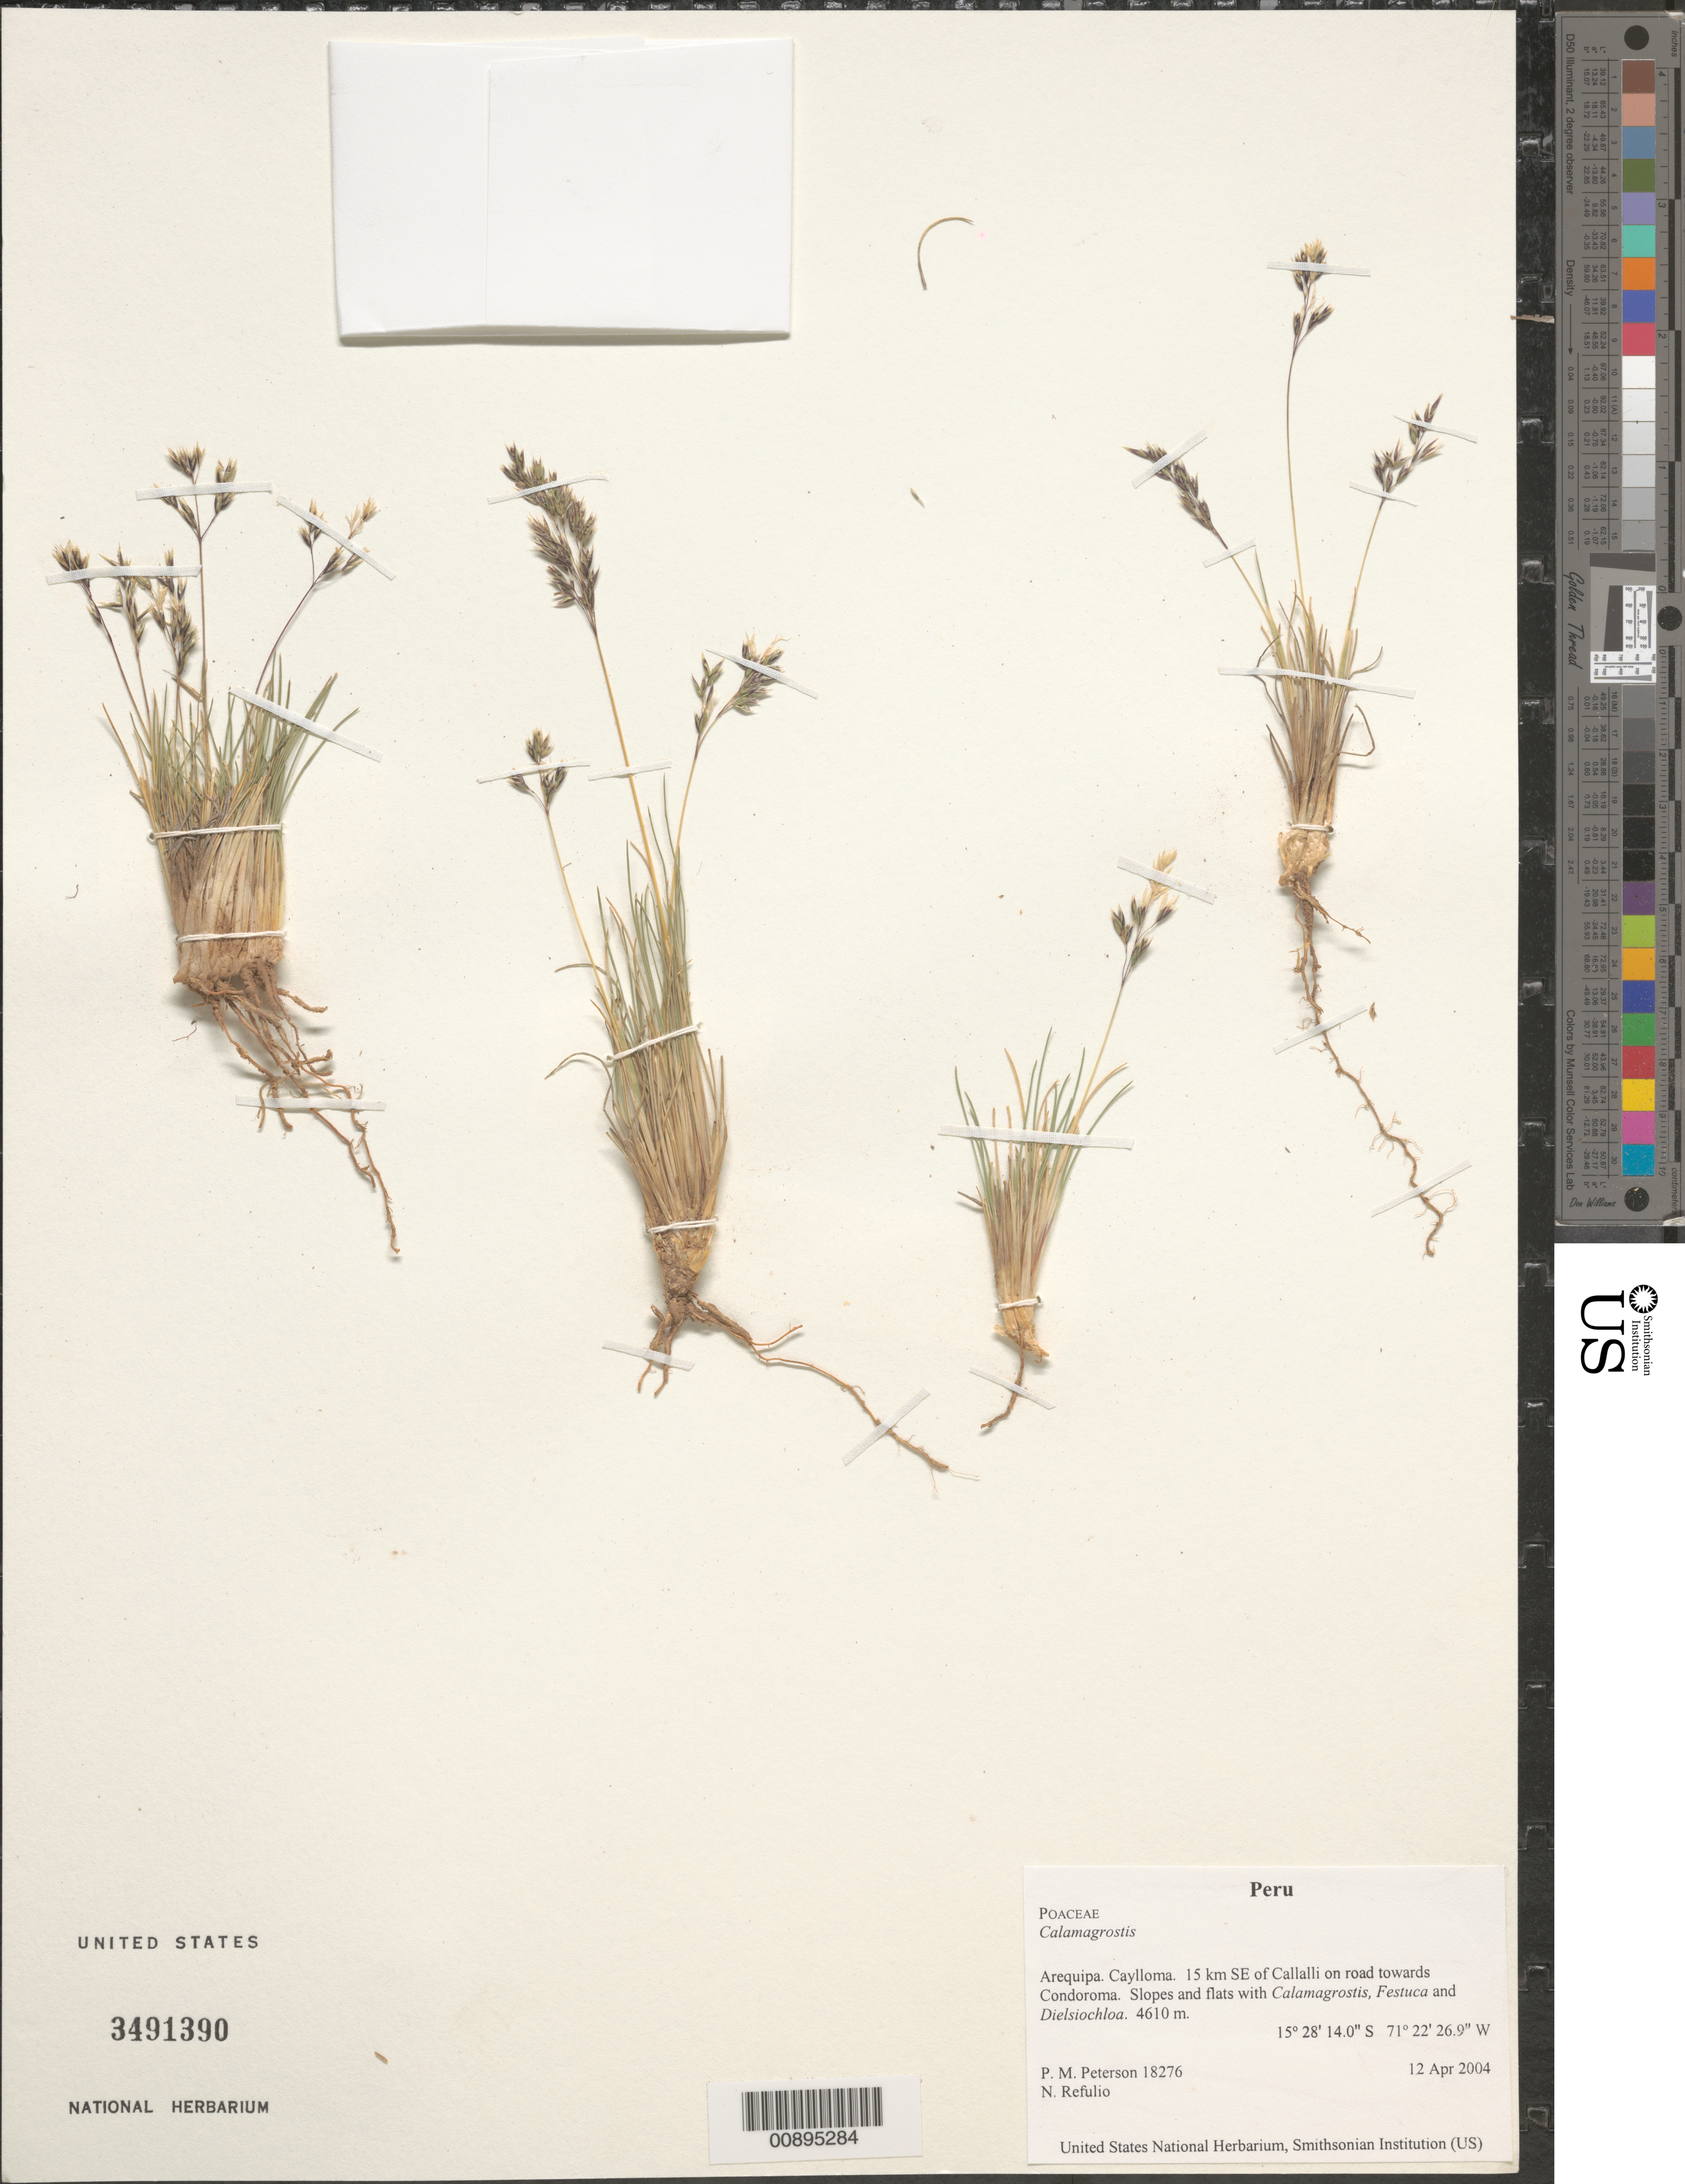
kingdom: Plantae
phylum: Tracheophyta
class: Liliopsida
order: Poales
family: Poaceae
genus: Calamagrostis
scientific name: Calamagrostis sp.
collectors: P. M. Peterson & N. Refulio-Rodríguez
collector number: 18276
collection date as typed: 12 Apr 2004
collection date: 2004-04-12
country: Peru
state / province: Arequipa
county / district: Caylloma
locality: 15 km SE of Callalli on road towards Condoroma. Slopes and flats with Calamagrostis, Festuca and Dielsiochloa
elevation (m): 4610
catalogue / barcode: US 3491390